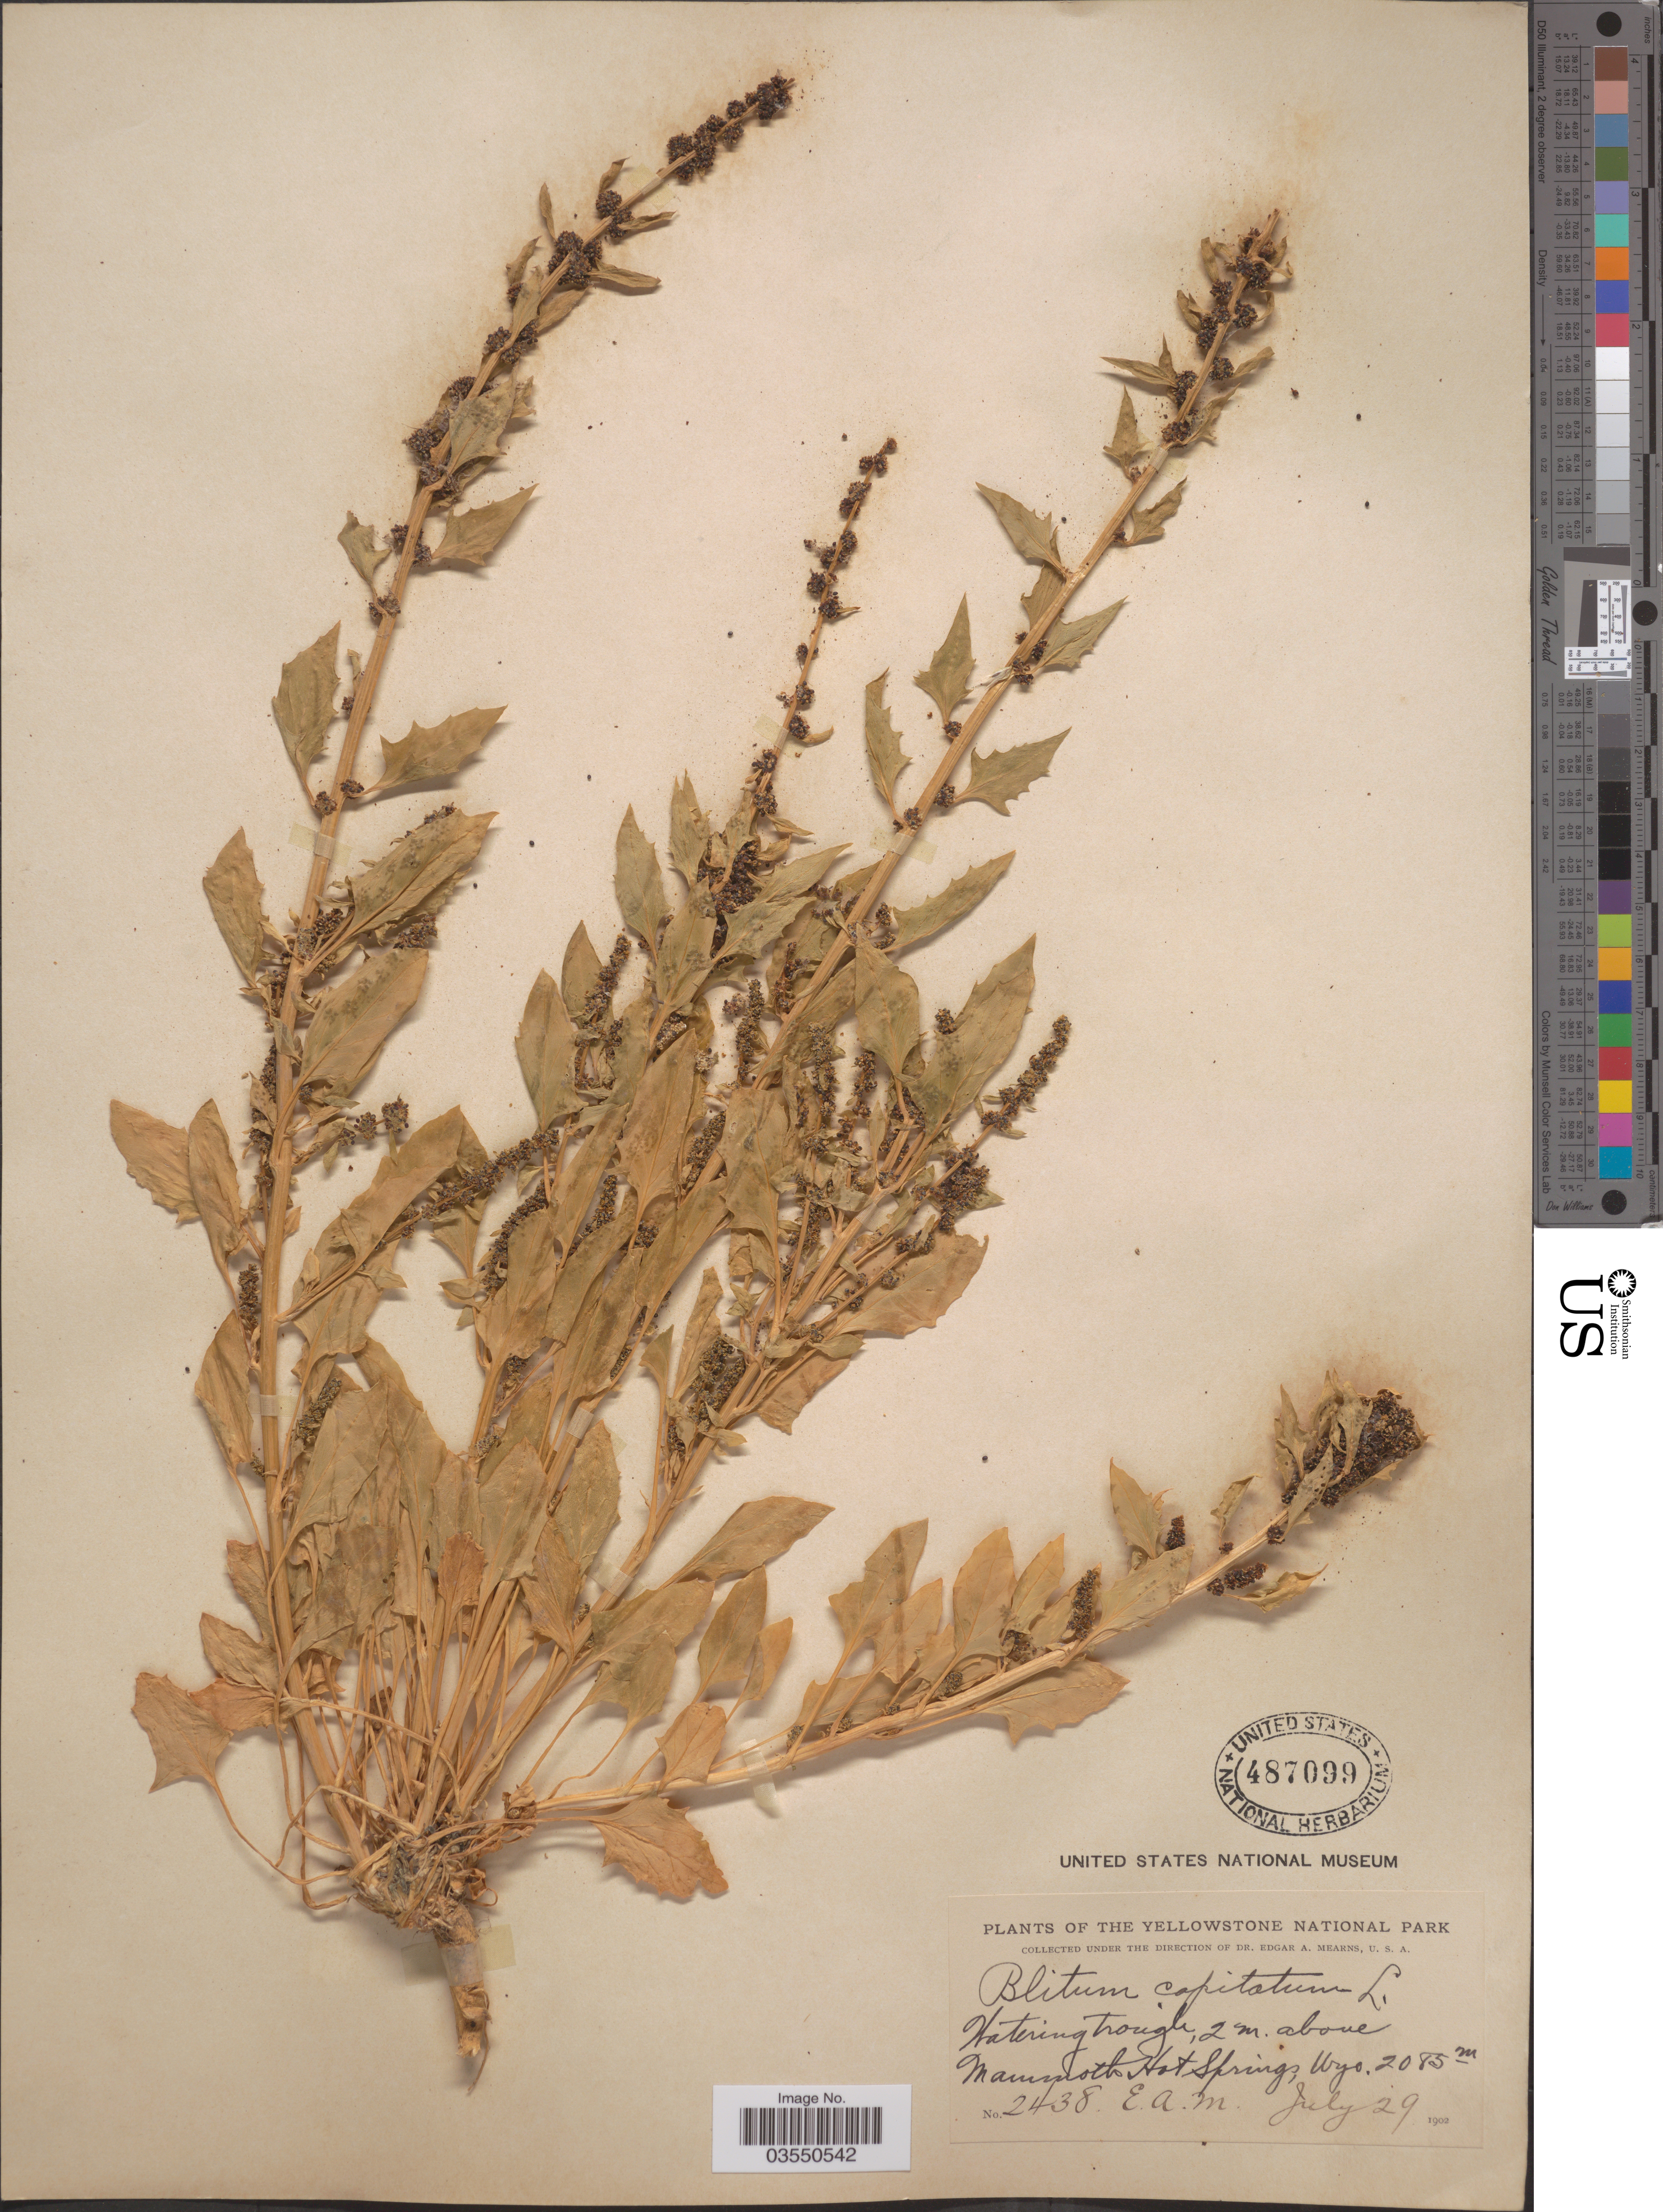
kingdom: Plantae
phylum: Tracheophyta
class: Magnoliopsida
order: Caryophyllales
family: Amaranthaceae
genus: Blitum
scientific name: Blitum capitatum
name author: L.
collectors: E. A. Mearns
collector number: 2438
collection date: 1902-07-29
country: United States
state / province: Wyoming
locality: The Yellowstone National Park. Above Mammoth Hot Springs.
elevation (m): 2085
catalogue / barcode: US 487099